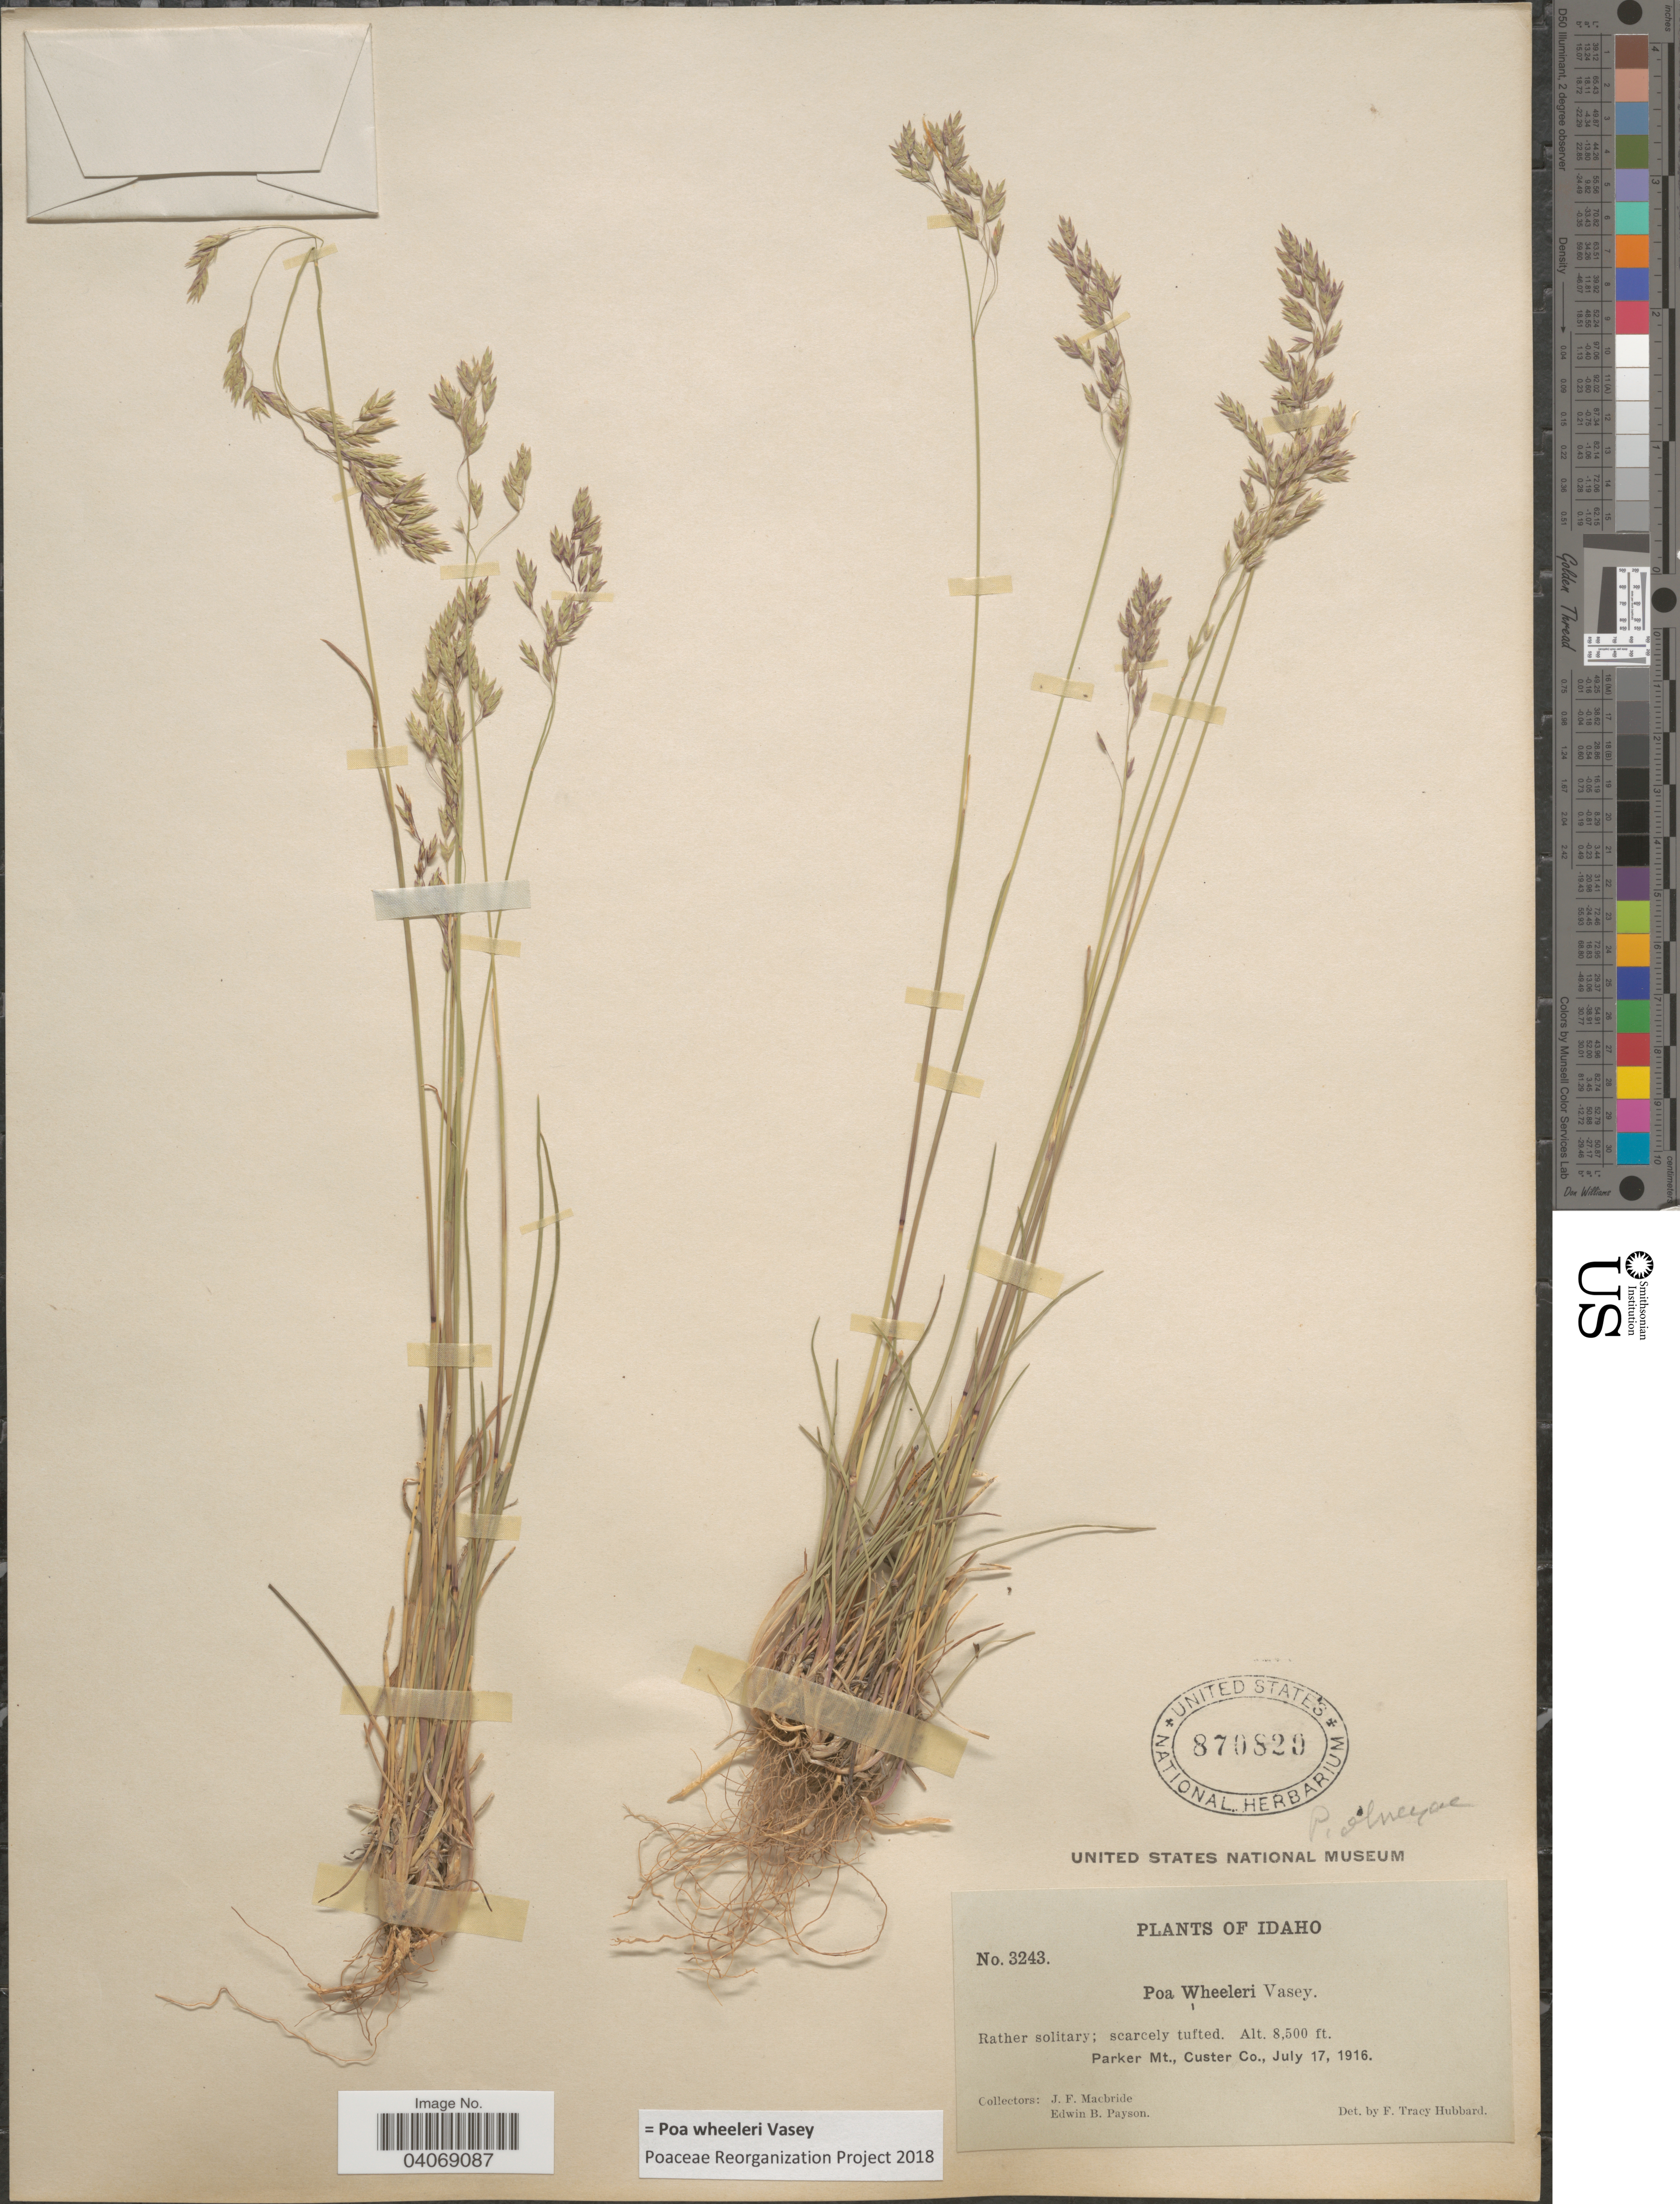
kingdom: Plantae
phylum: Tracheophyta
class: Liliopsida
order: Poales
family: Poaceae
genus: Poa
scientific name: Poa wheeleri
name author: Vasey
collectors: J. F. Macbride & E. B. Payson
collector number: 3243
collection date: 1916-07-17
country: United States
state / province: Idaho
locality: Rather solitary; scarcely tufted. Parker Mt., Custer Co.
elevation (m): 2591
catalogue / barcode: US 870820